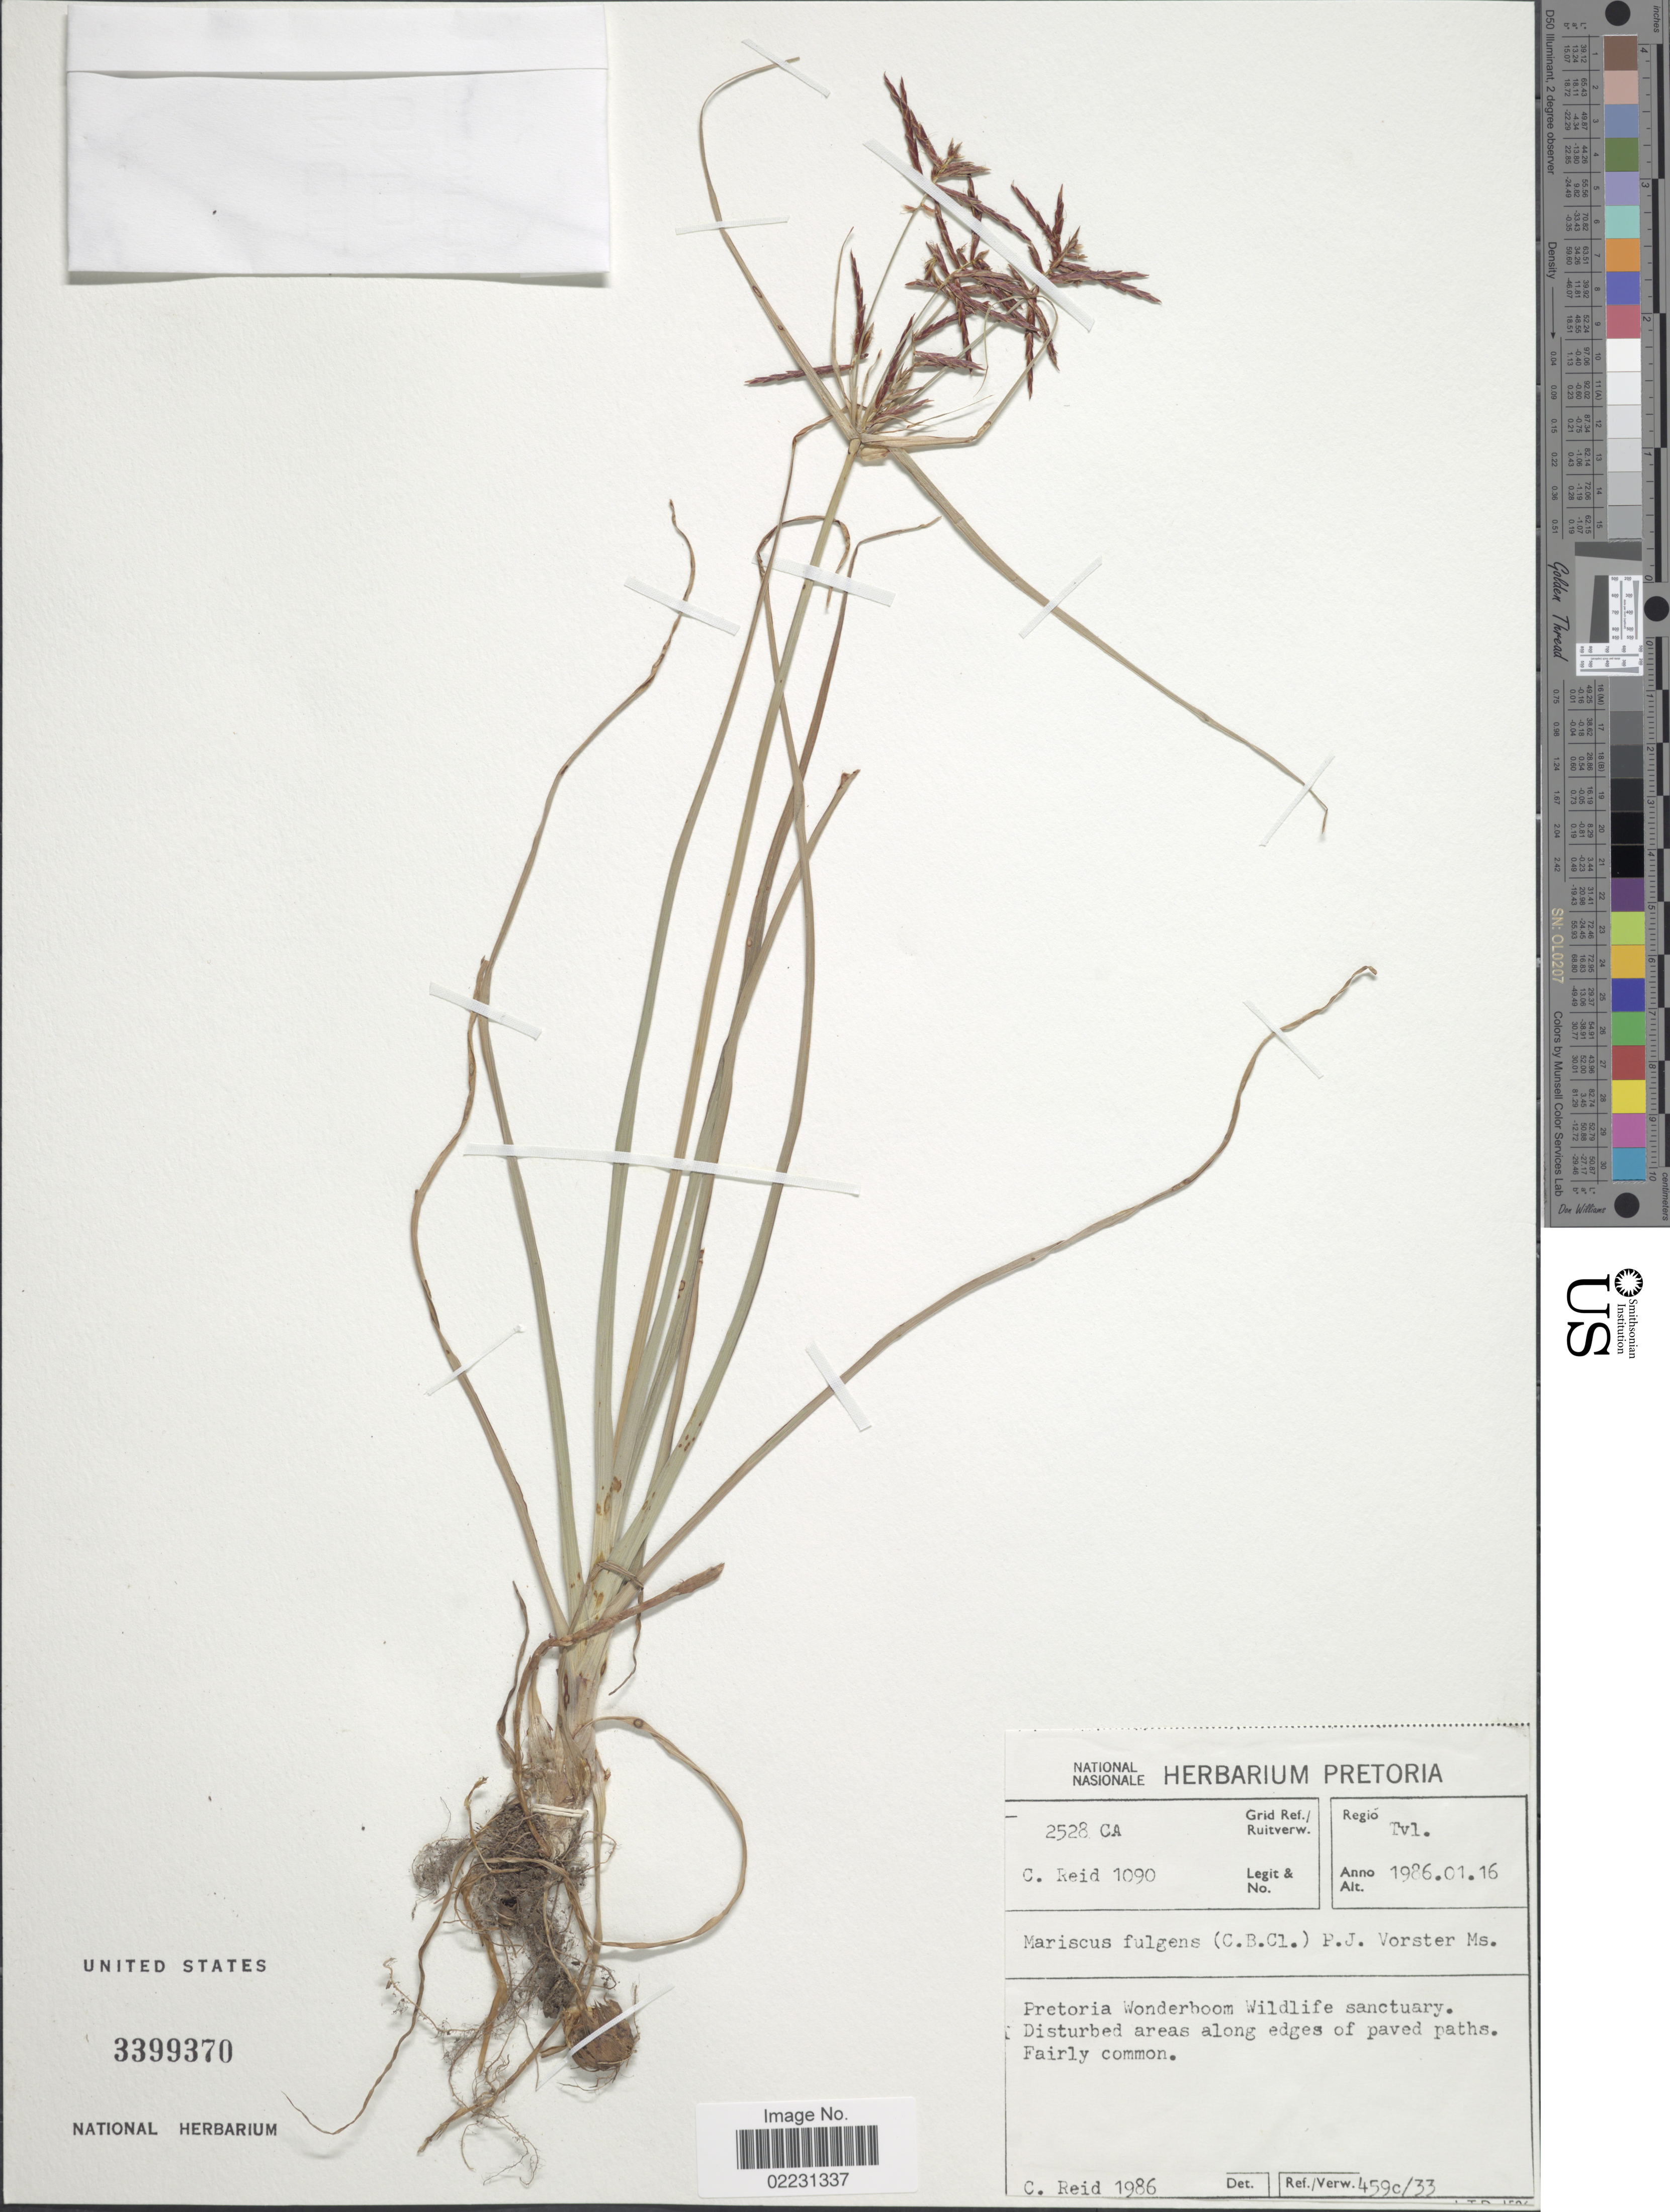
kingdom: Plantae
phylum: Tracheophyta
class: Liliopsida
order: Poales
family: Cyperaceae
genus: Cyperus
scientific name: Cyperus fulgens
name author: C.B. Clarke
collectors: C. Reid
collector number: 1090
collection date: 1986-01-16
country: South Africa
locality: Tvl. Pretoria Wonderboom Wildlife sanctuary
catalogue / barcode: US 3399370